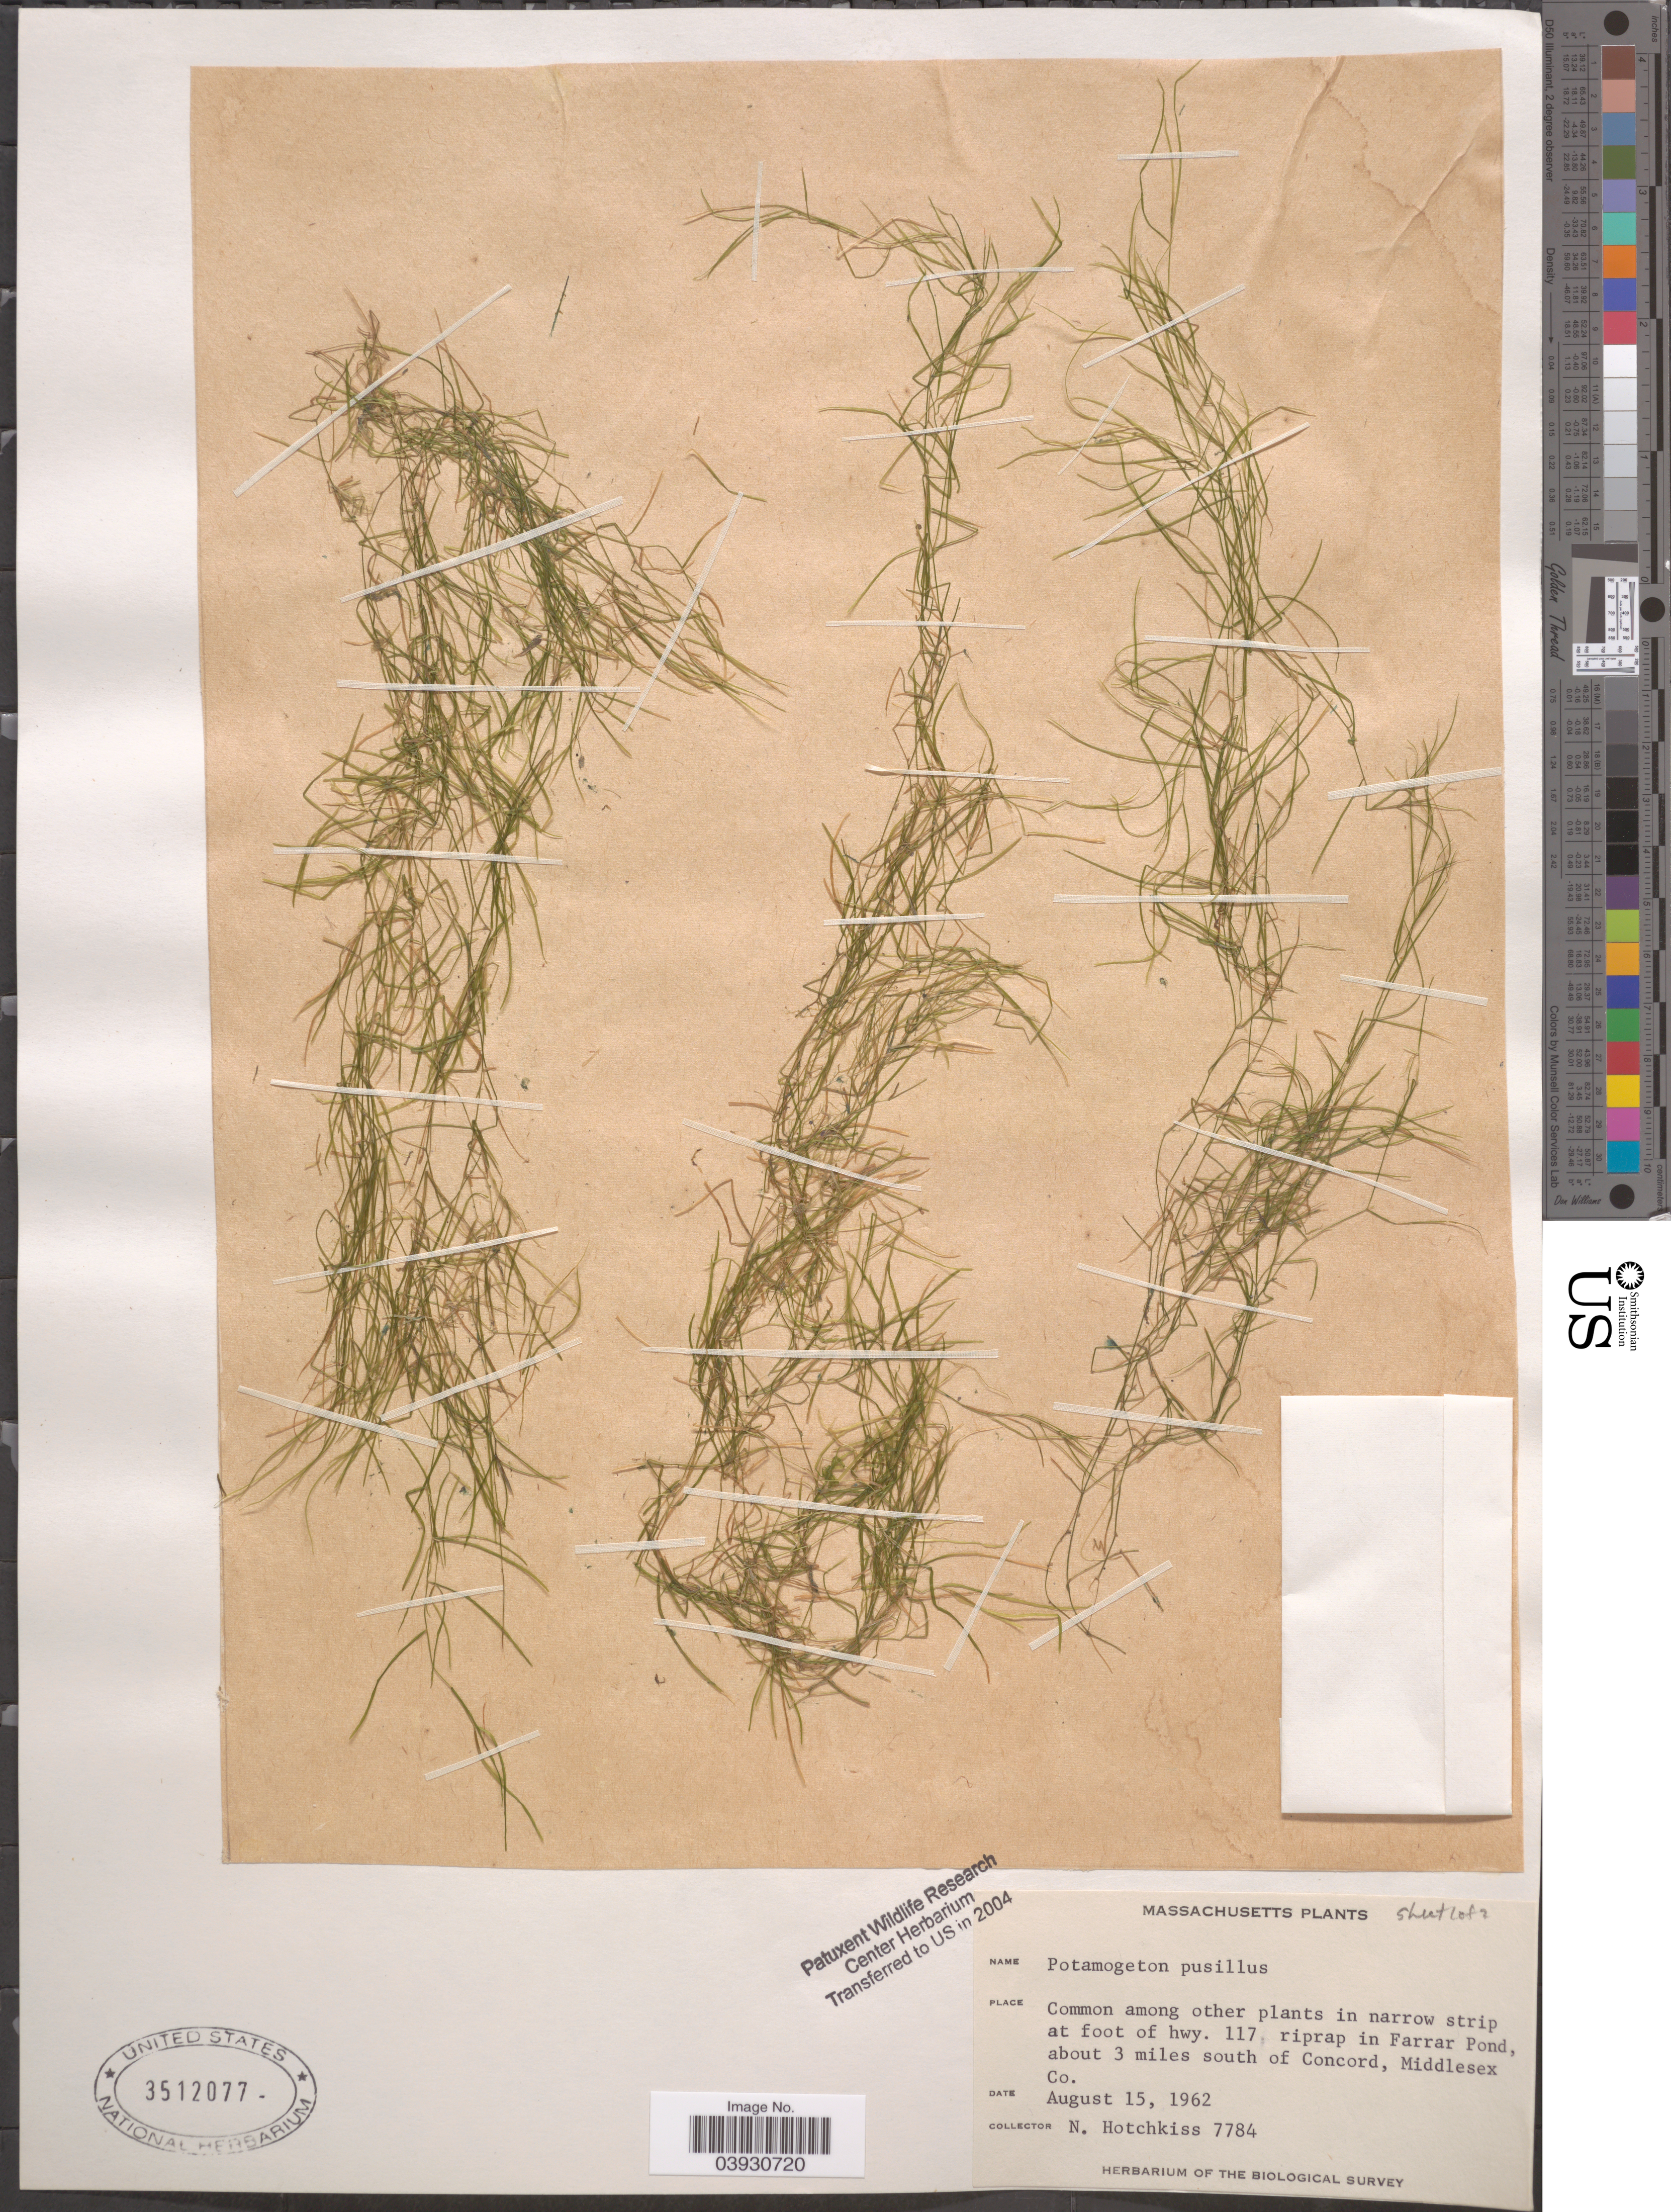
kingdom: Plantae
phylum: Tracheophyta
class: Liliopsida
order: Alismatales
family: Potamogetonaceae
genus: Potamogeton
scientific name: Potamogeton pusillus var. pusillus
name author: L.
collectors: N. Hotchkiss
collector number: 7784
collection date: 1962-08-15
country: United States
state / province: Massachusetts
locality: At foot of hwy. 117 riprap in Farrar Pond, about 3 miles south of Concord, Middlesex Co.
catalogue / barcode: US 3512077